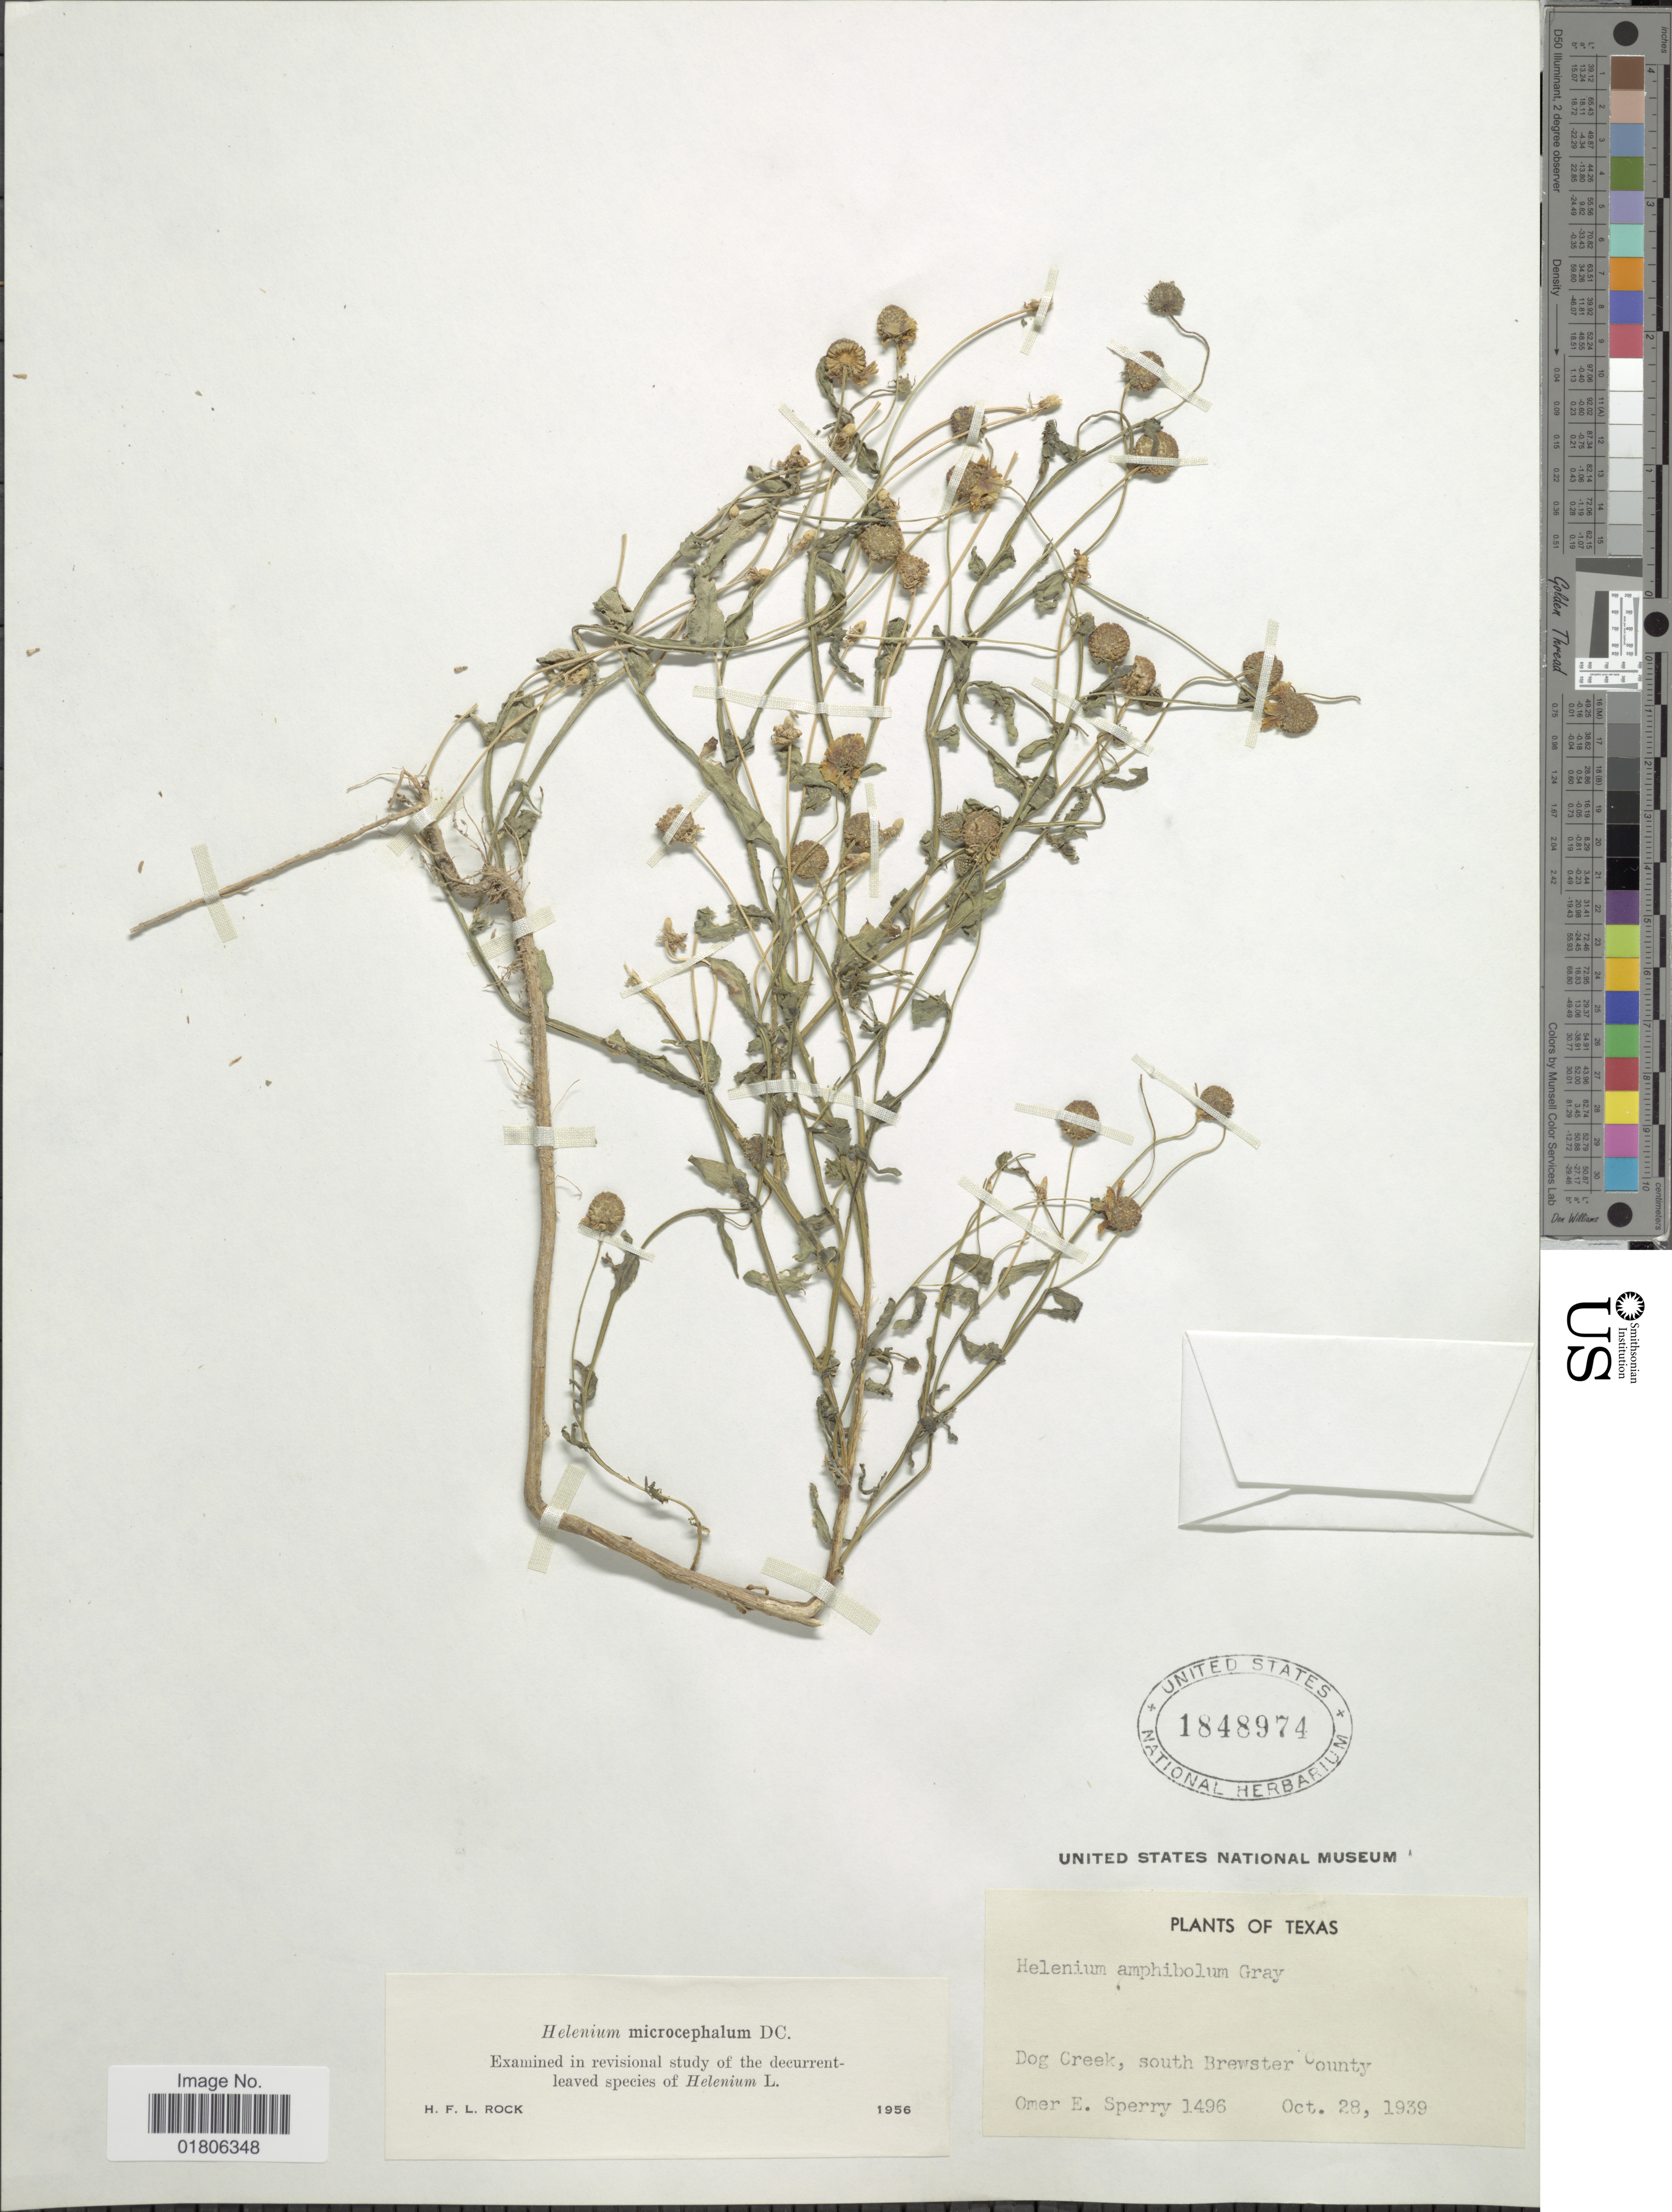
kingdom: Plantae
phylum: Tracheophyta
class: Magnoliopsida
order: Asterales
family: Asteraceae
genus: Helenium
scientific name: Helenium microcephalum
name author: DC.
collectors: O. E. Sperry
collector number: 1496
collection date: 1939-10-28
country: United States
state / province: Texas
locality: Dog Creek, south Brewster County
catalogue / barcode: US 1848974